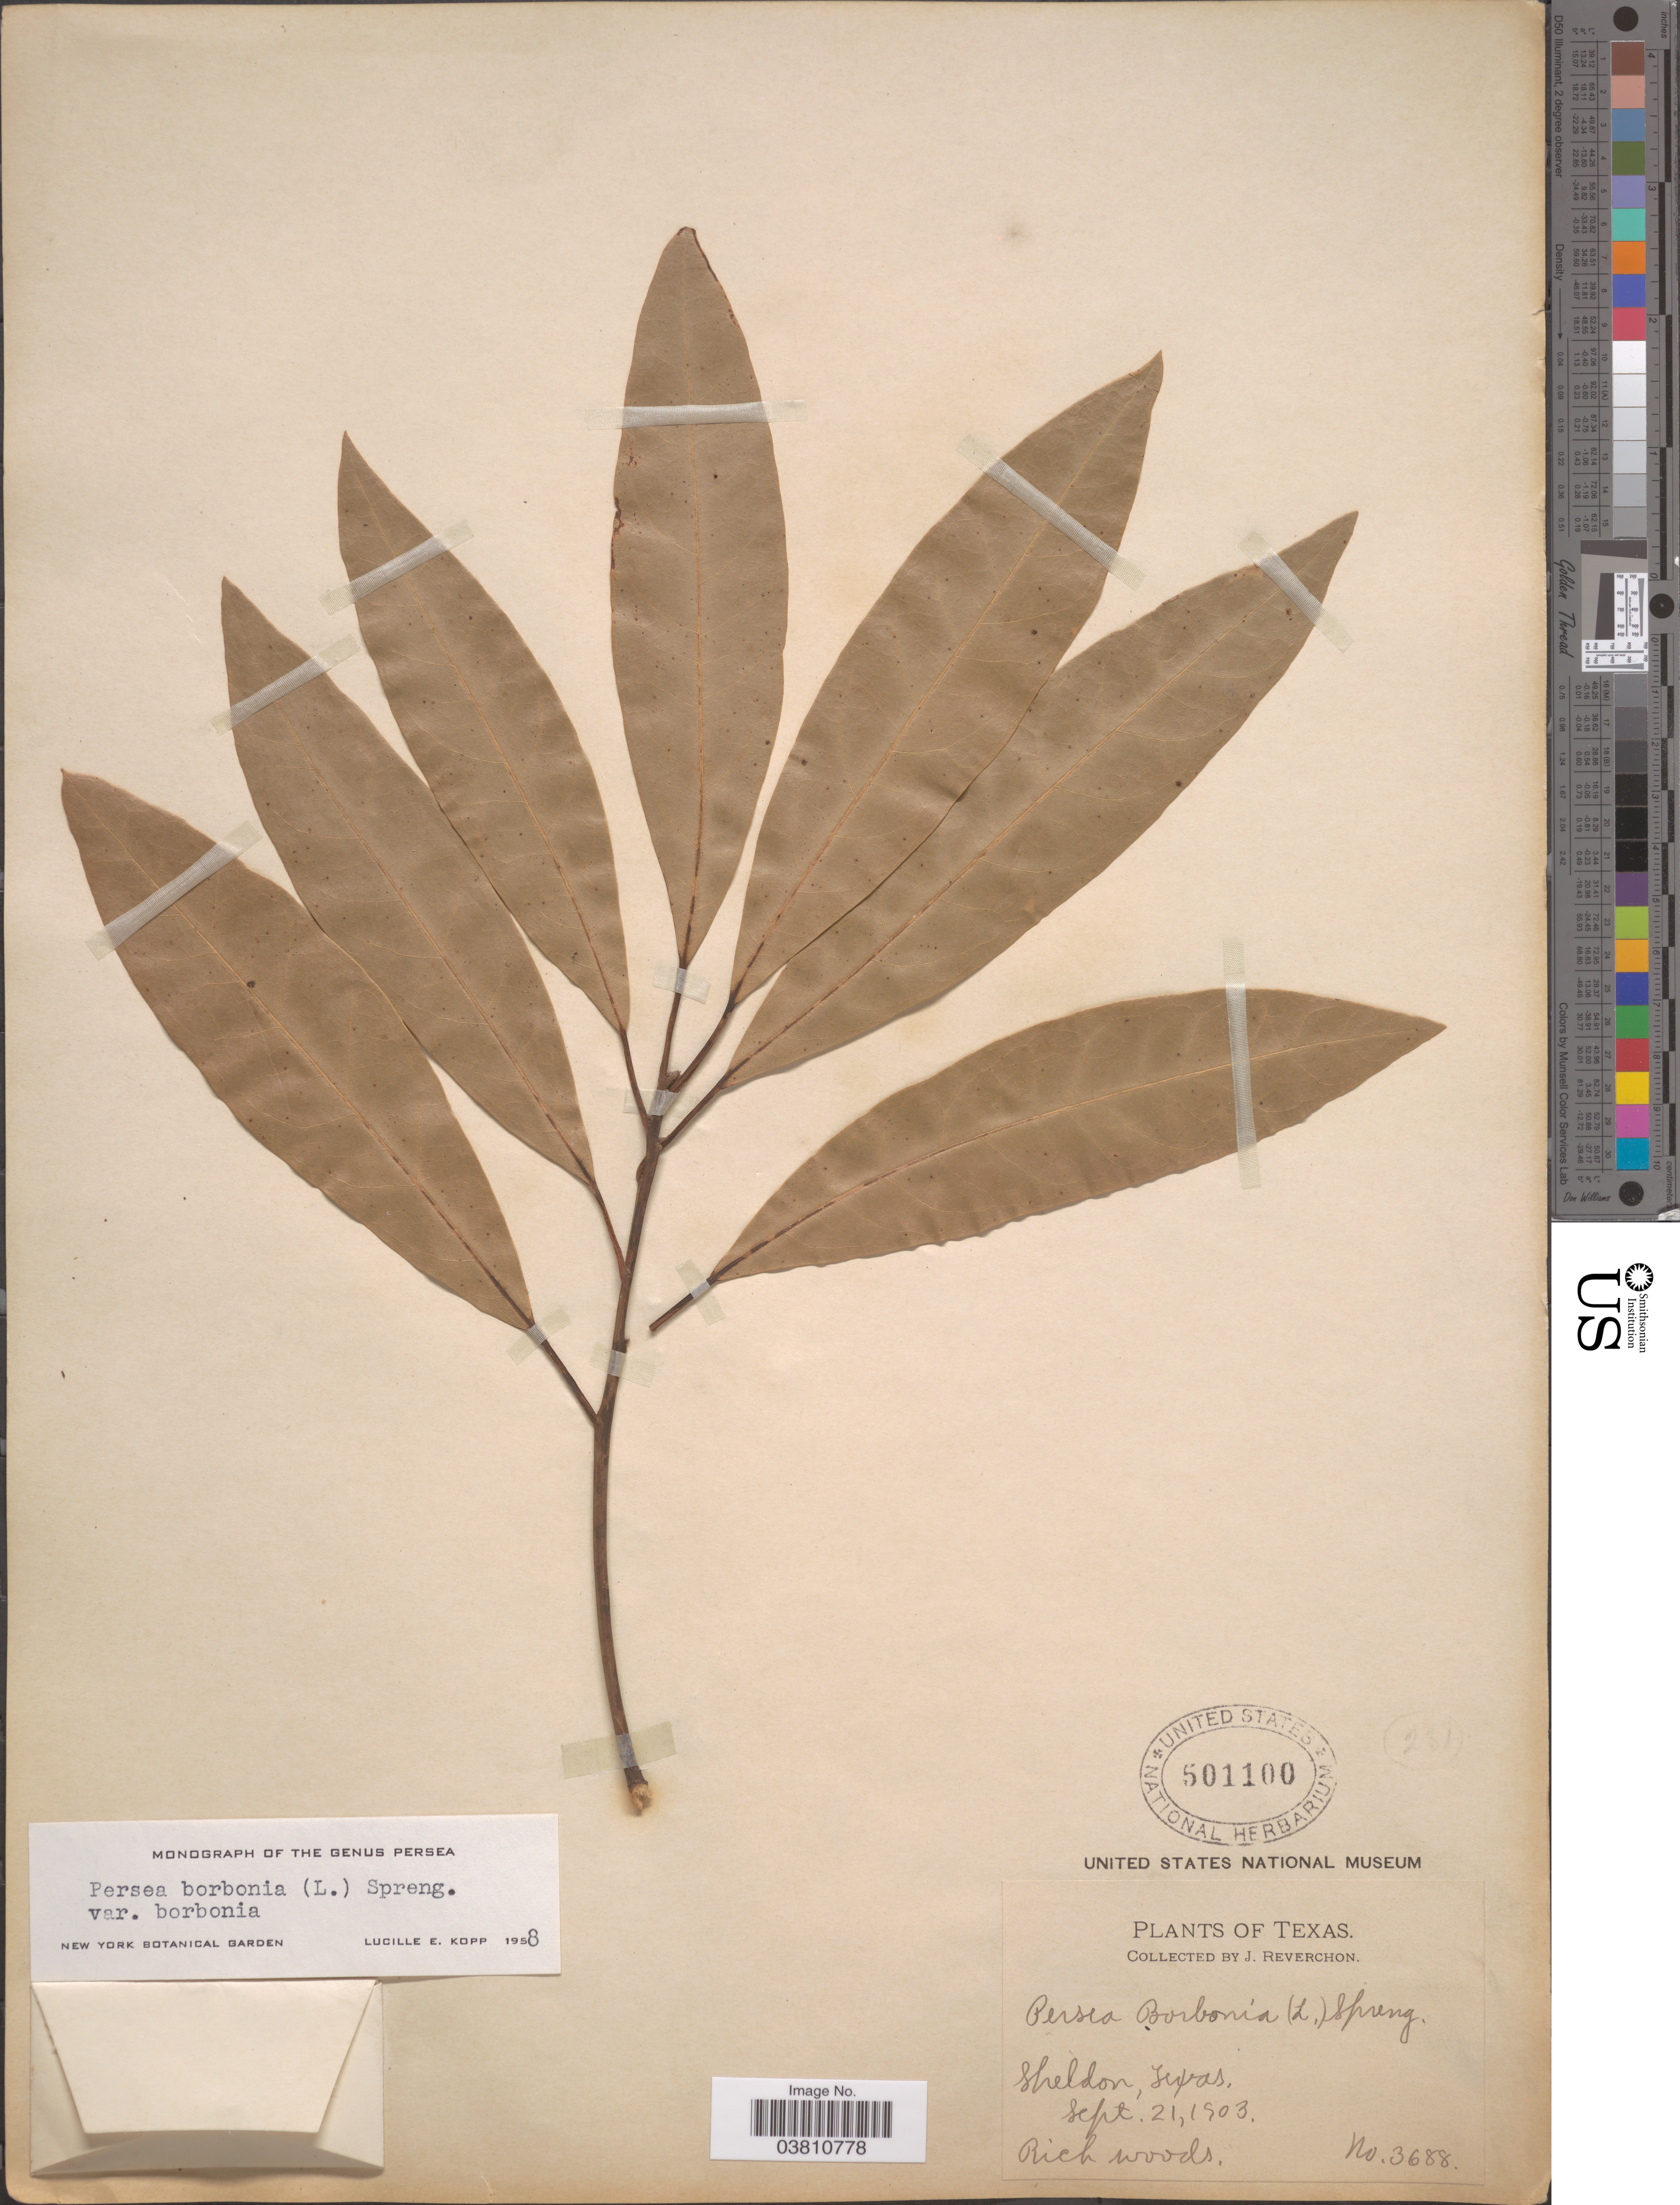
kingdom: Plantae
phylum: Tracheophyta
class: Magnoliopsida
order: Laurales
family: Lauraceae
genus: Persea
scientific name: Persea borbonia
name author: (L.) Spreng.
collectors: J. Reverchon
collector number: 3688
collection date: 1903-09-21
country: United States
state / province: Texas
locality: Sheldon.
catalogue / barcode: US 501100